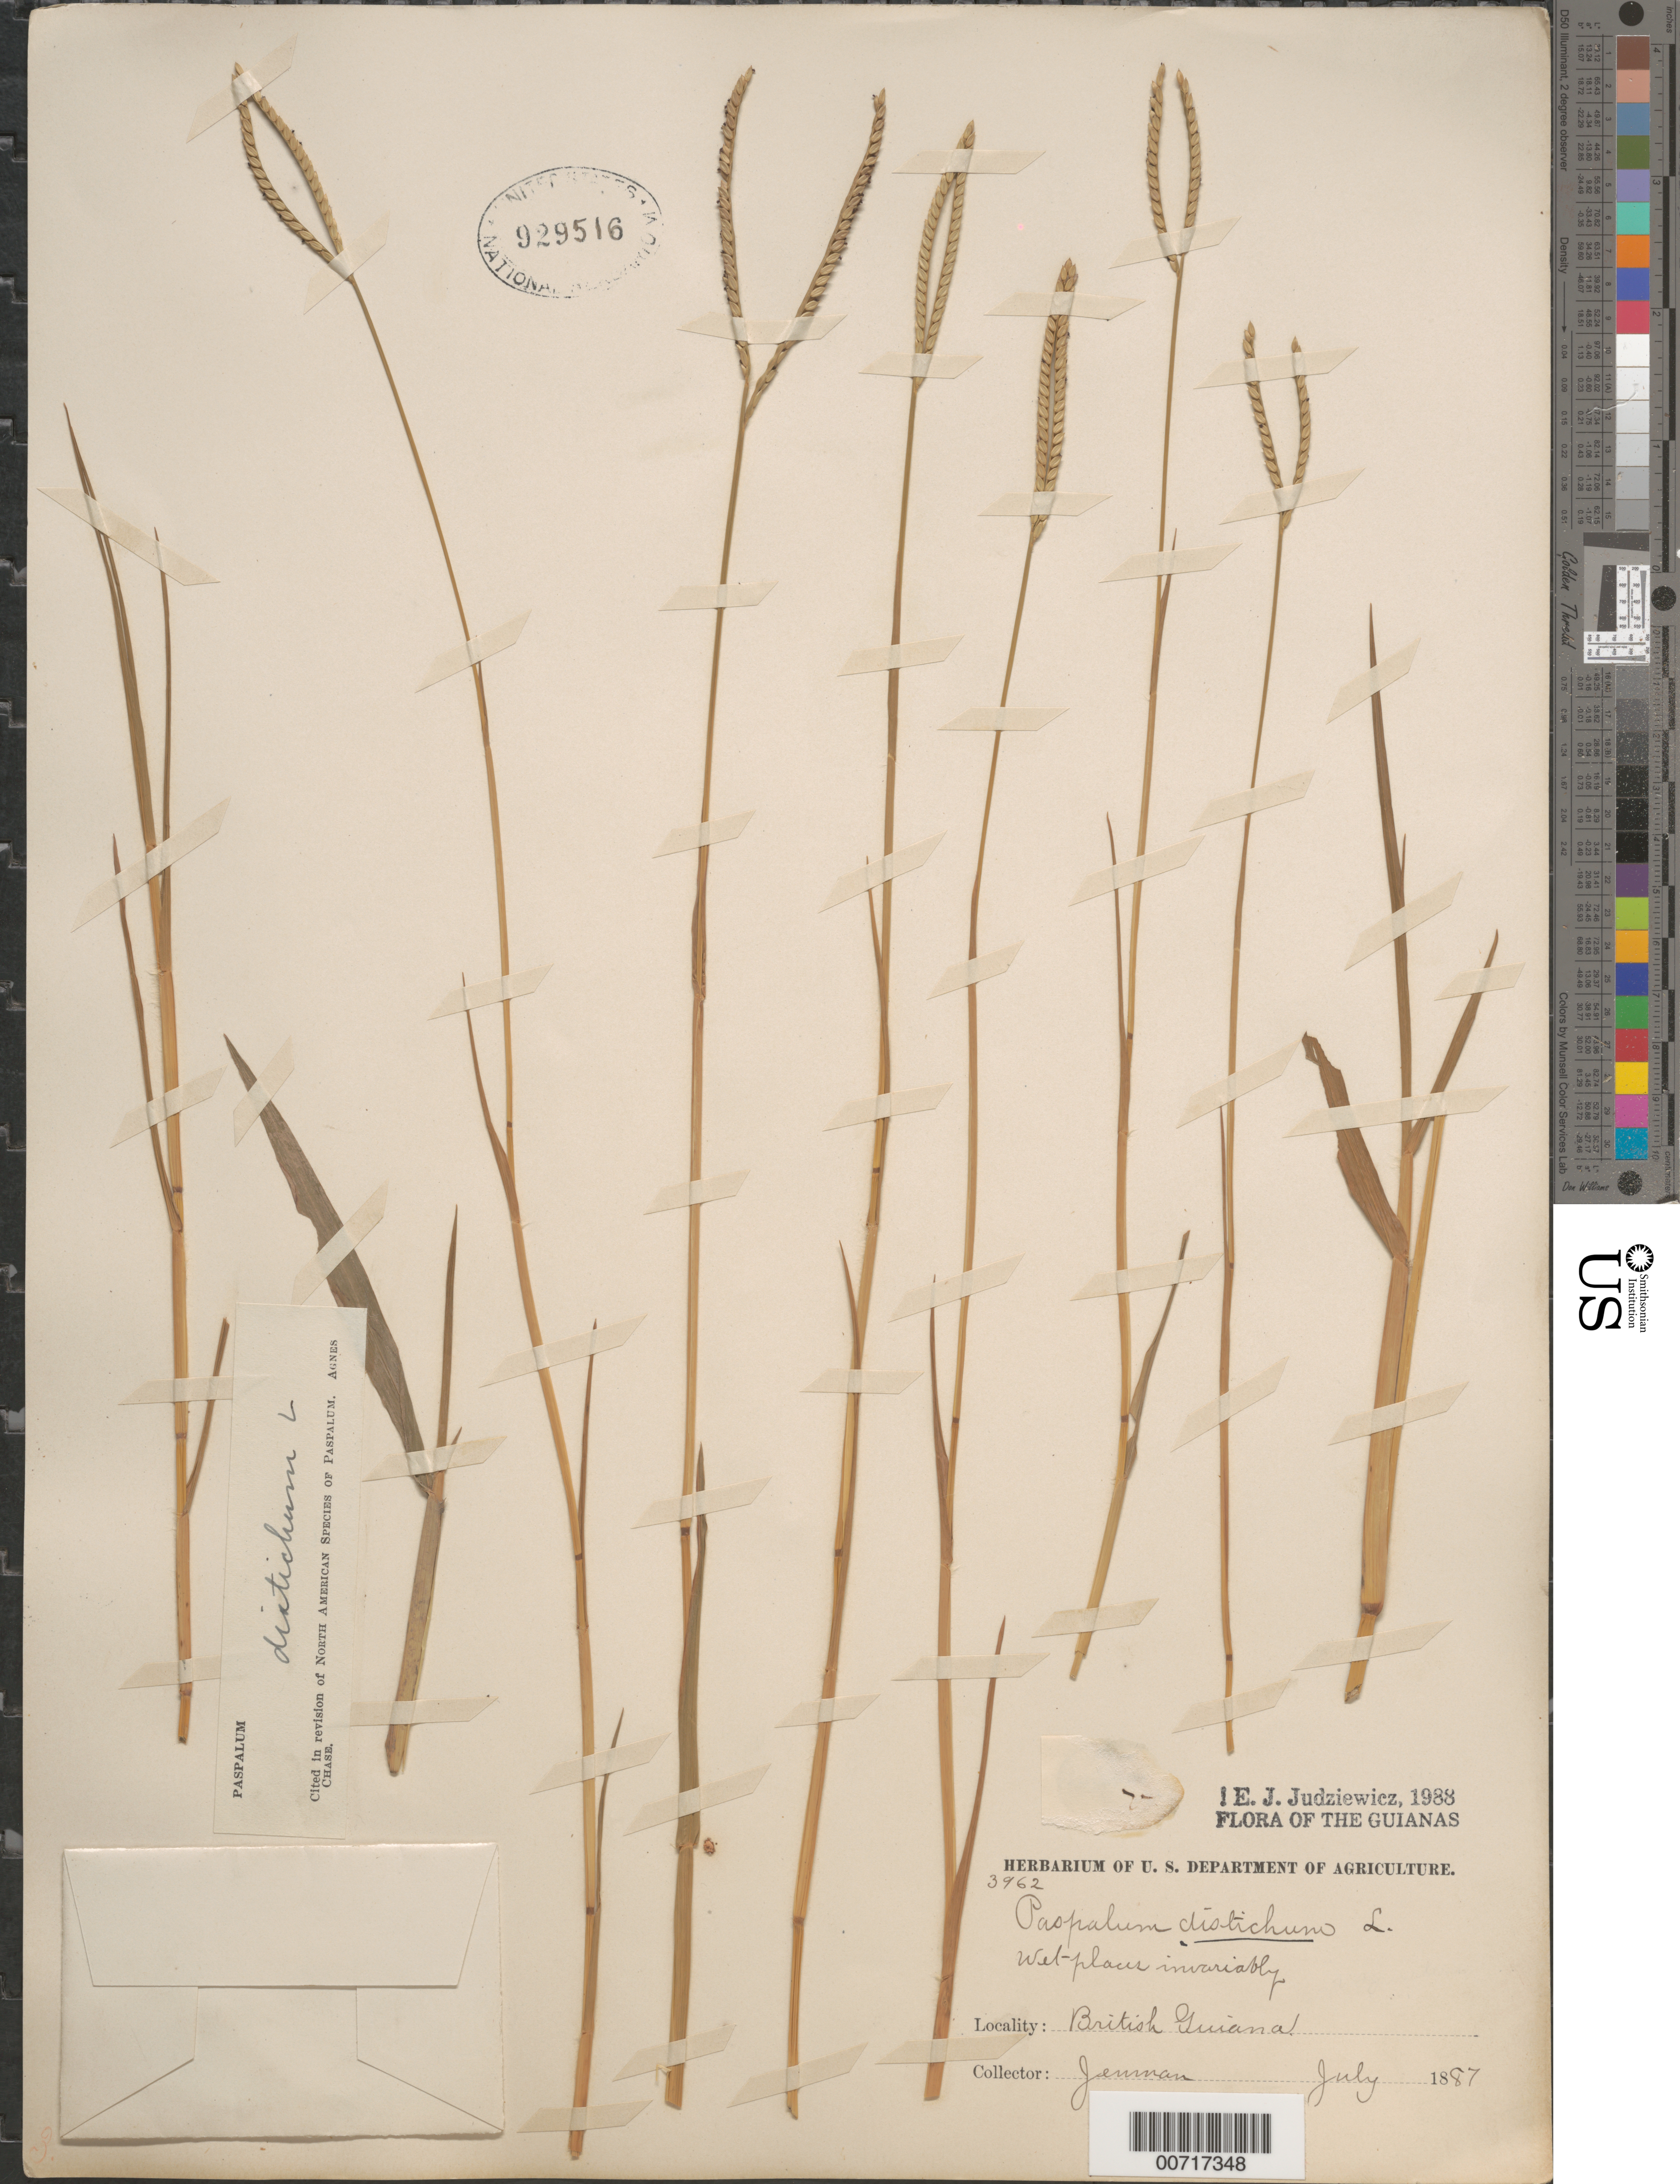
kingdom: Plantae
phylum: Tracheophyta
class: Liliopsida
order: Poales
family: Poaceae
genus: Paspalum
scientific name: Paspalum distichum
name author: L.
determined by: Judziewicz, E. J.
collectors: G. S. Jenman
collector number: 3962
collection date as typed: July 1887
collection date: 1887-07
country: Guyana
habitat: Wet places invariably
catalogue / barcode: US 929516